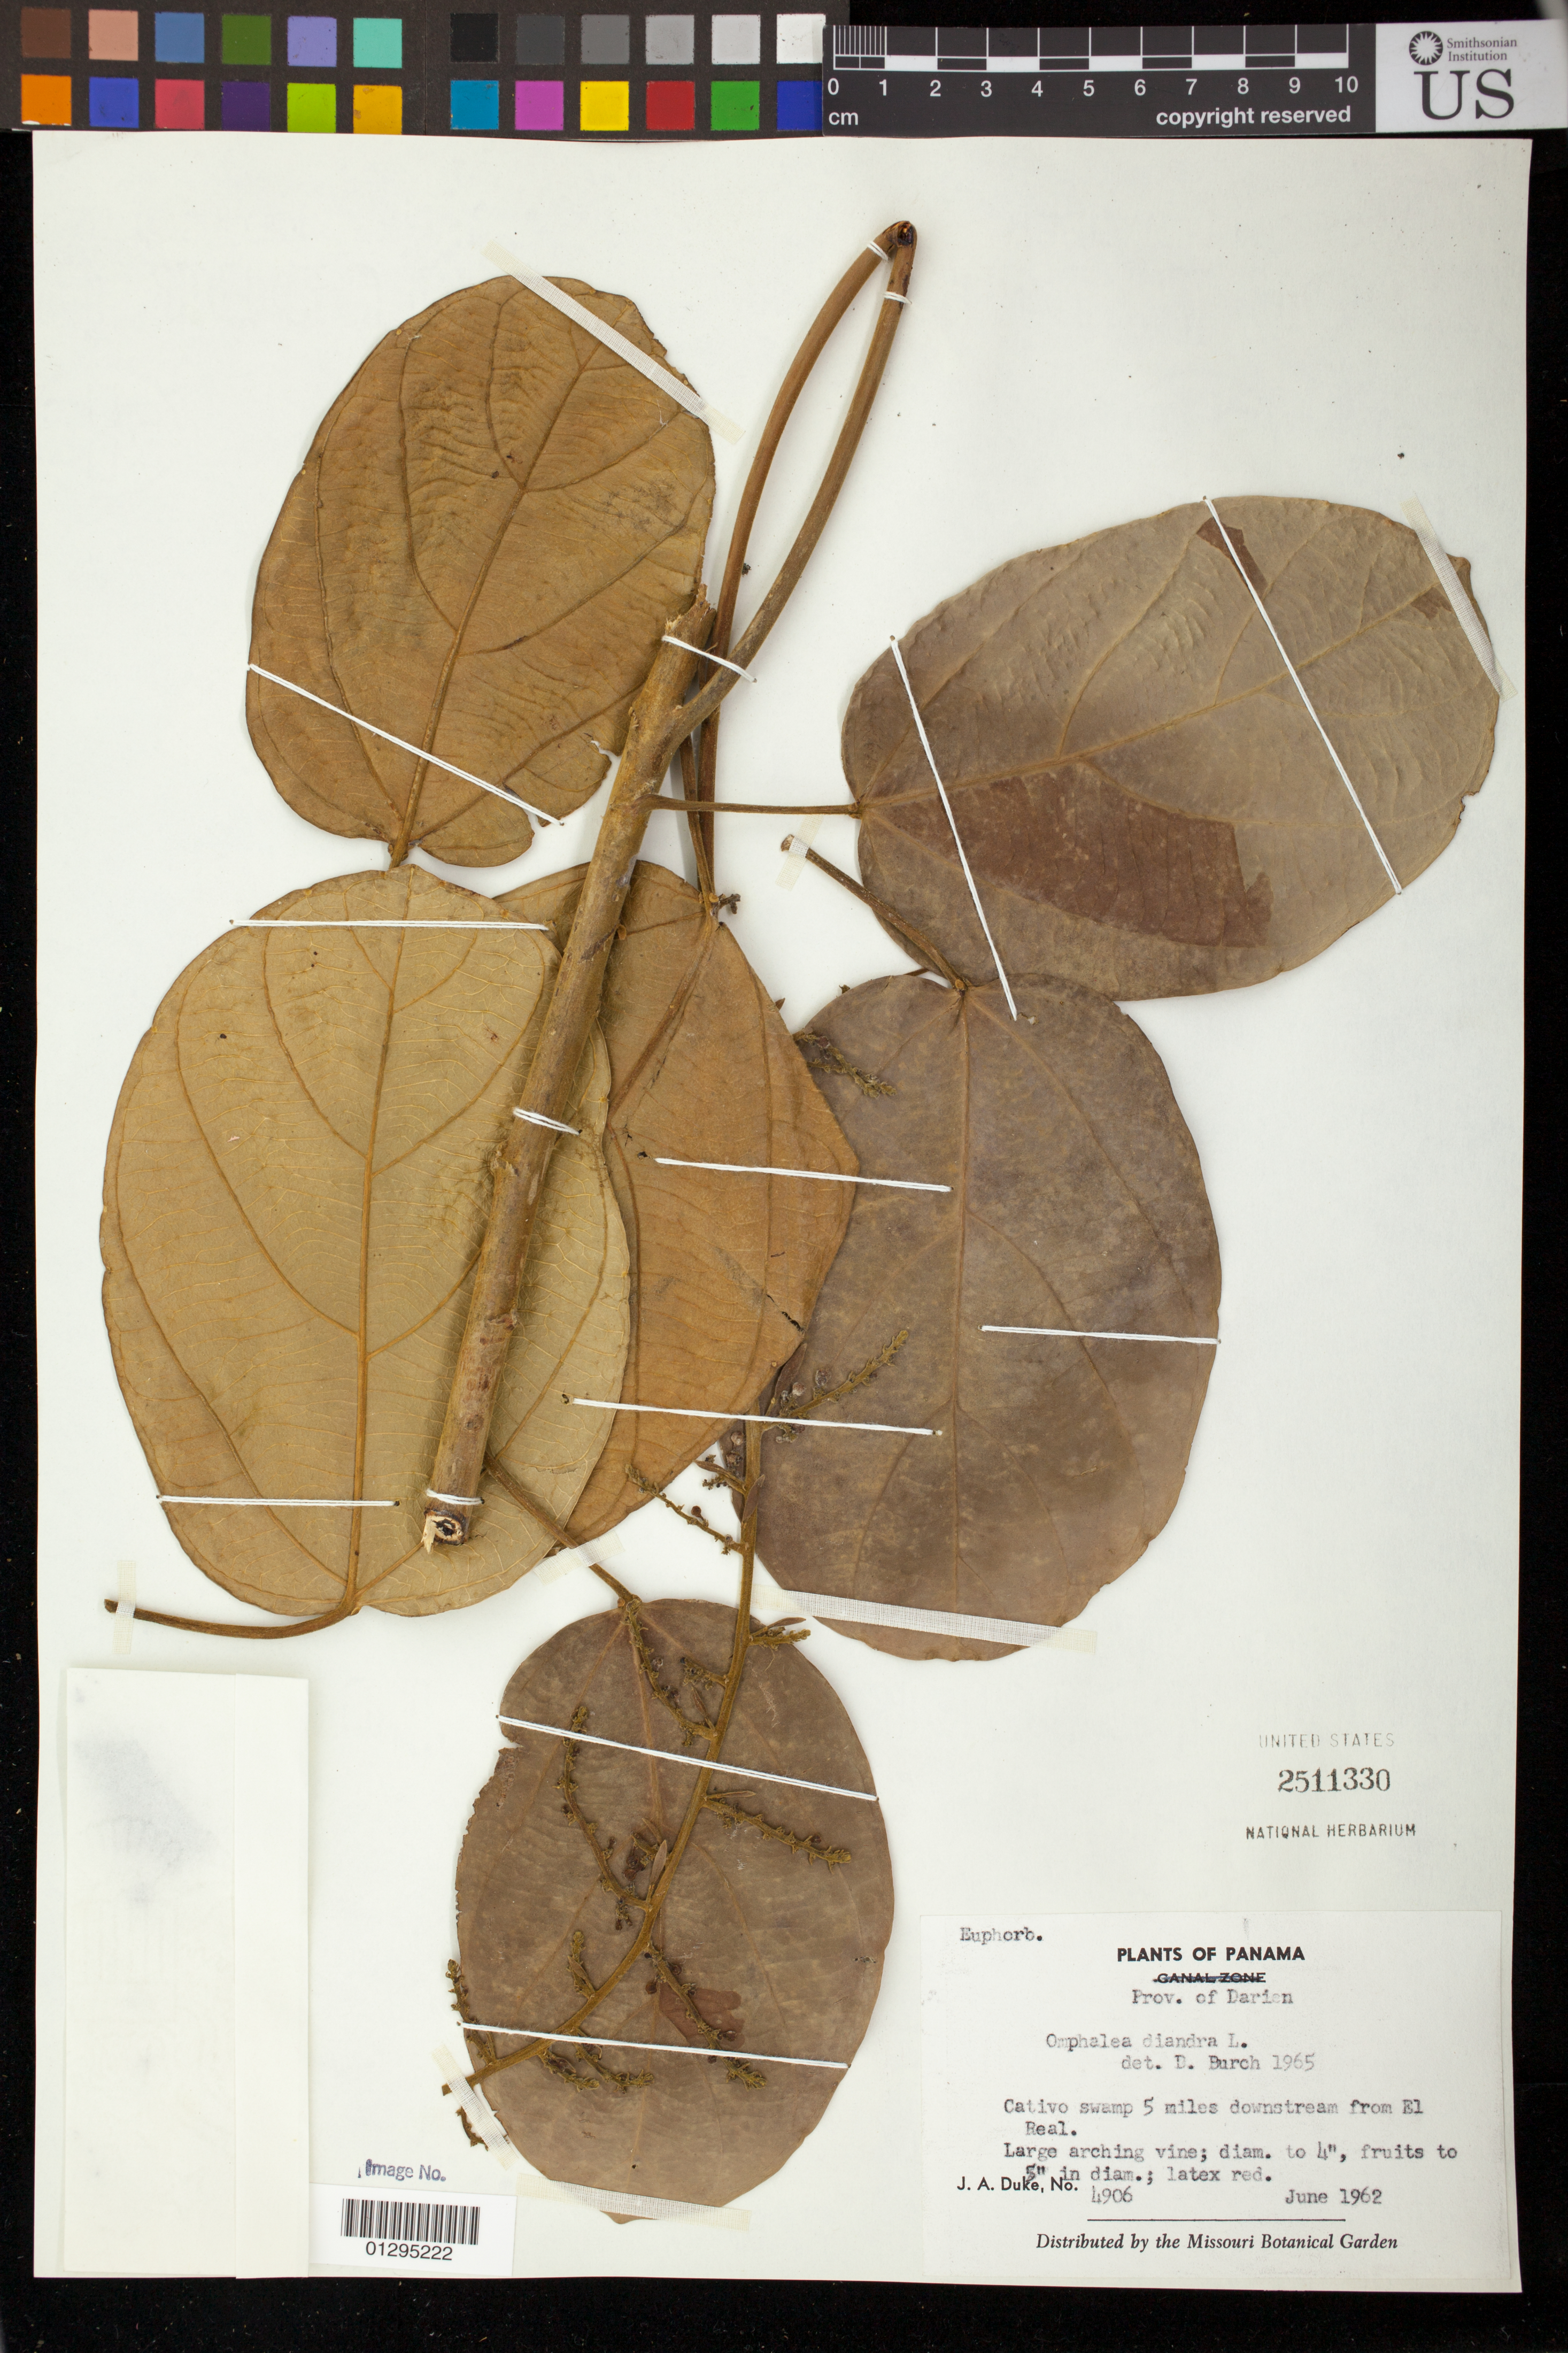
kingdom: Plantae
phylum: Tracheophyta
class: Magnoliopsida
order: Malpighiales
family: Euphorbiaceae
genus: Omphalea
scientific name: Omphalea diandra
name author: L.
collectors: J. A. Duke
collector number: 4906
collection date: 1962-06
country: Panama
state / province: Darién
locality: Cativo swamp 5 miles downstream from El Real.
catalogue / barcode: US 2511330